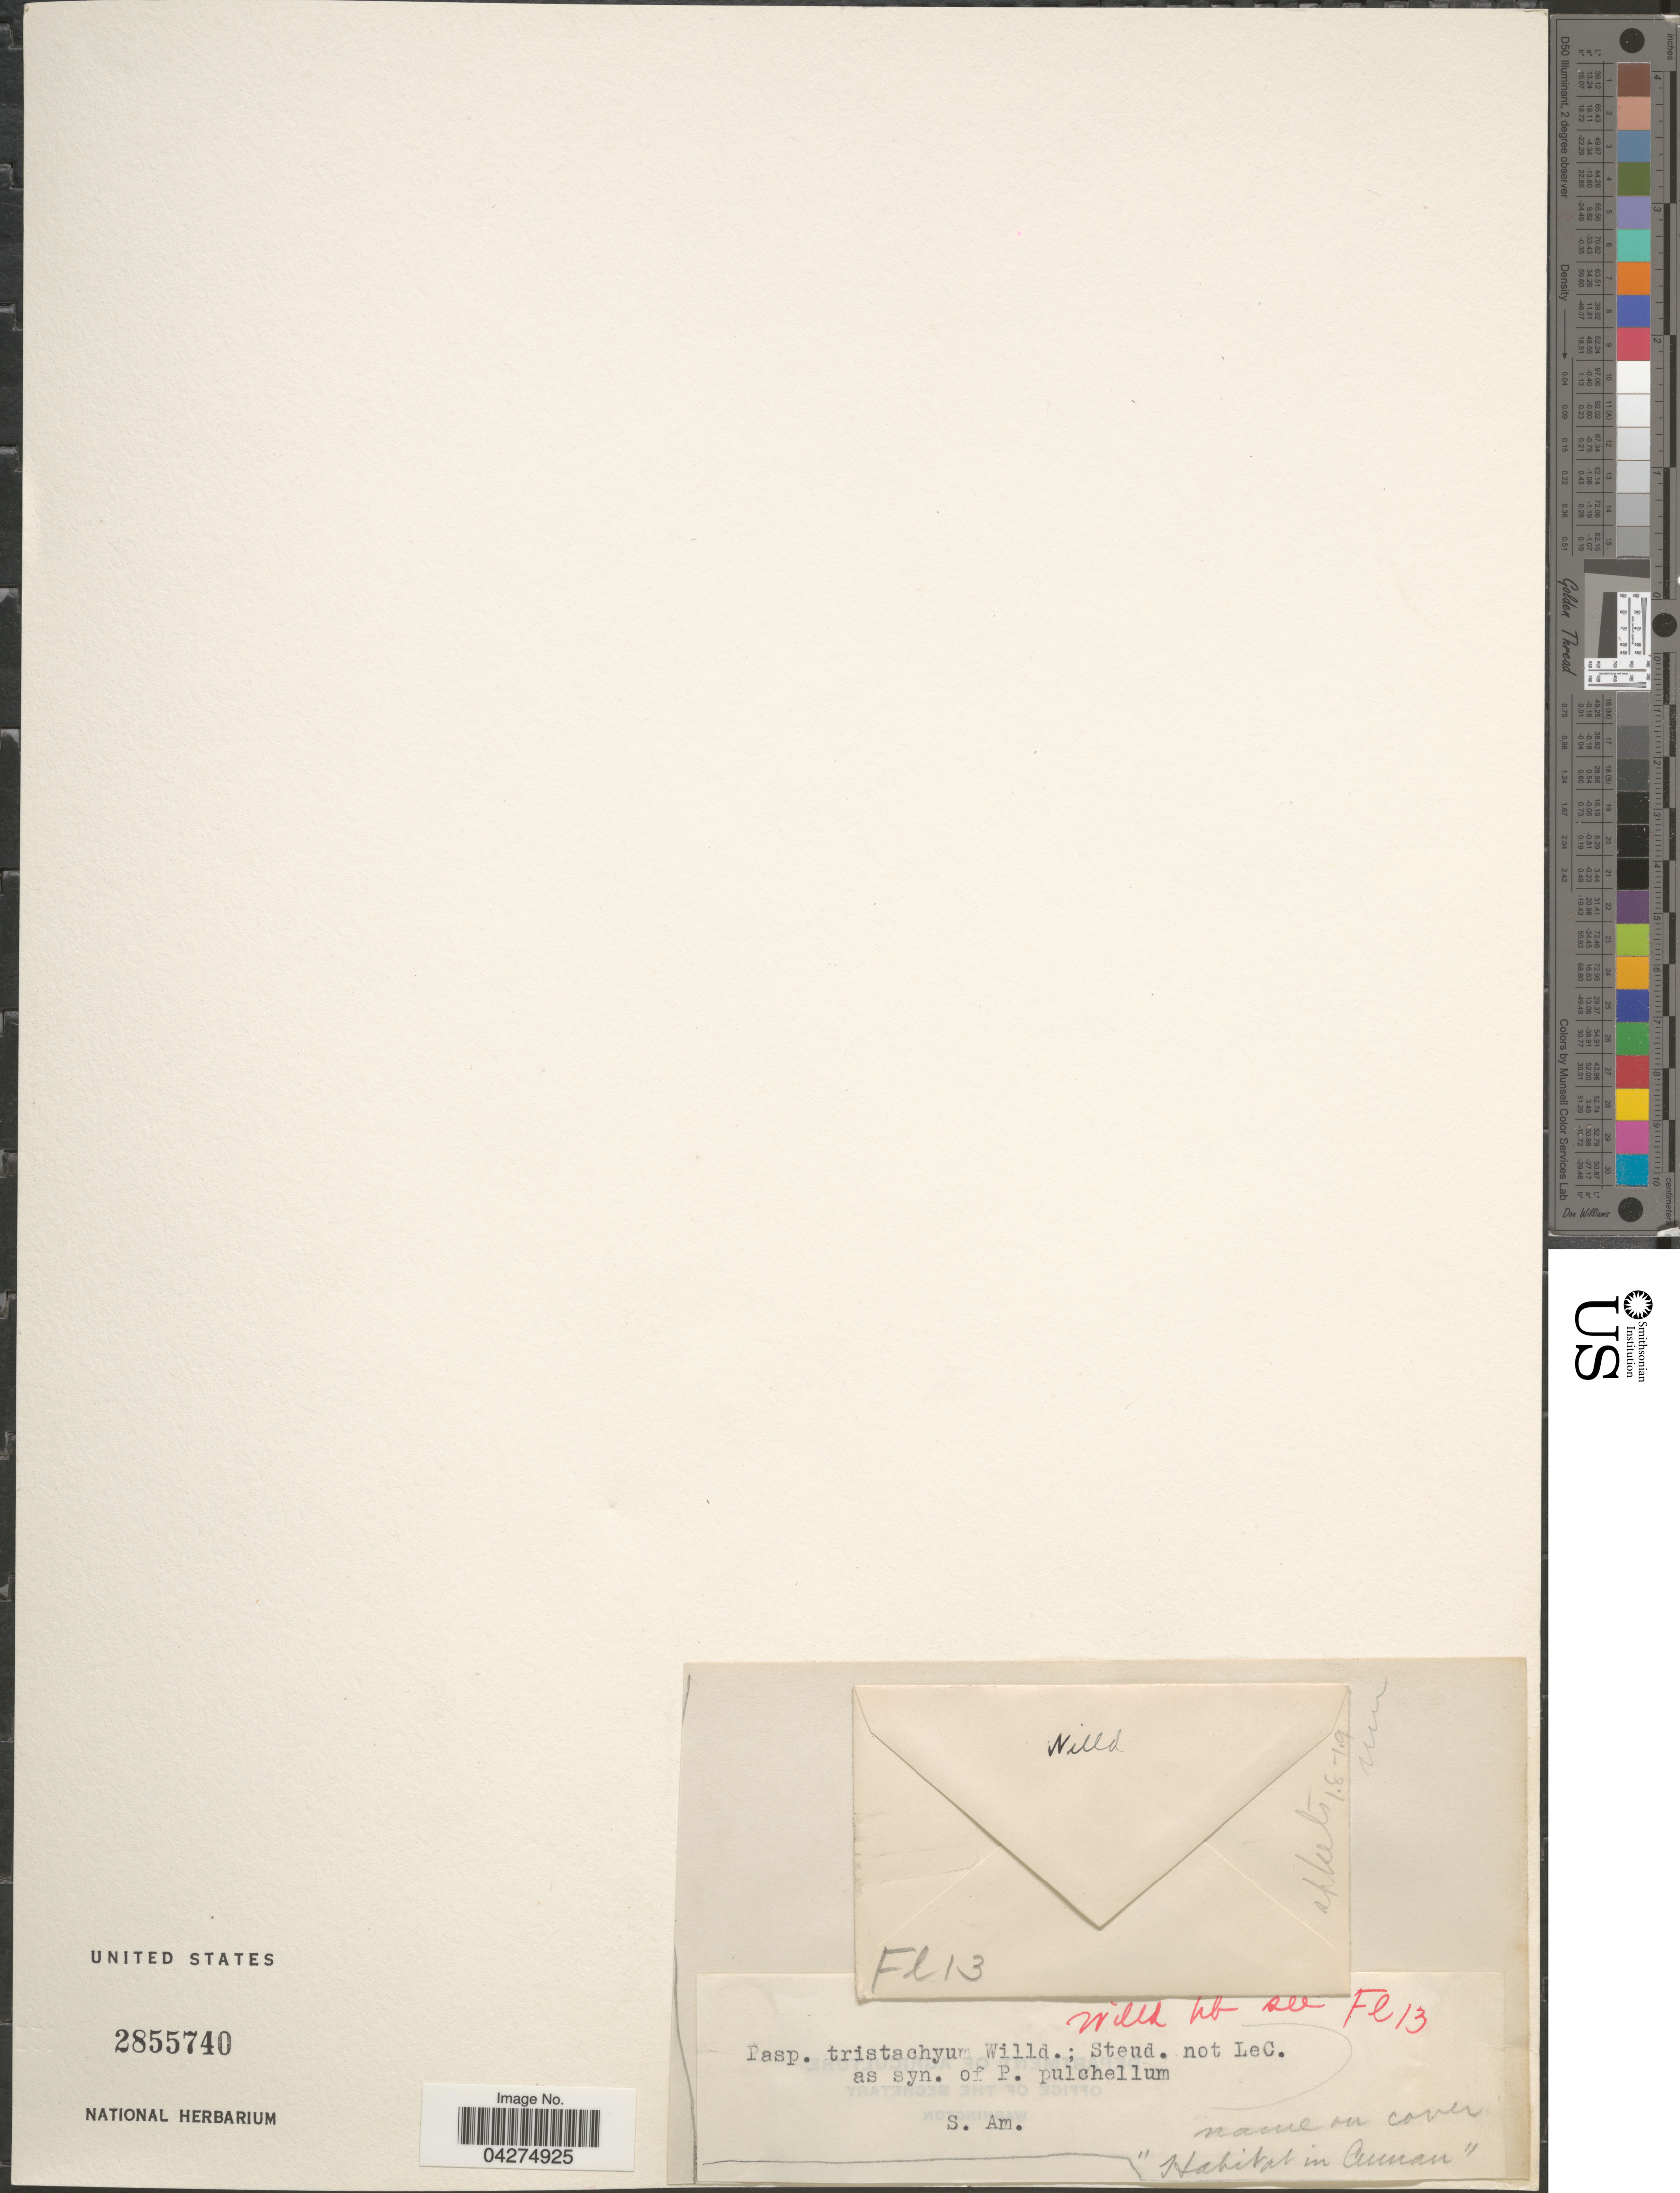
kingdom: Plantae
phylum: Tracheophyta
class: Liliopsida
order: Poales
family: Poaceae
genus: Paspalum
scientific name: Paspalum pulchellum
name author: Kunth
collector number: Fl13?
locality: S. Am. In Cuman [interpreted].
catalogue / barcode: US 2855740